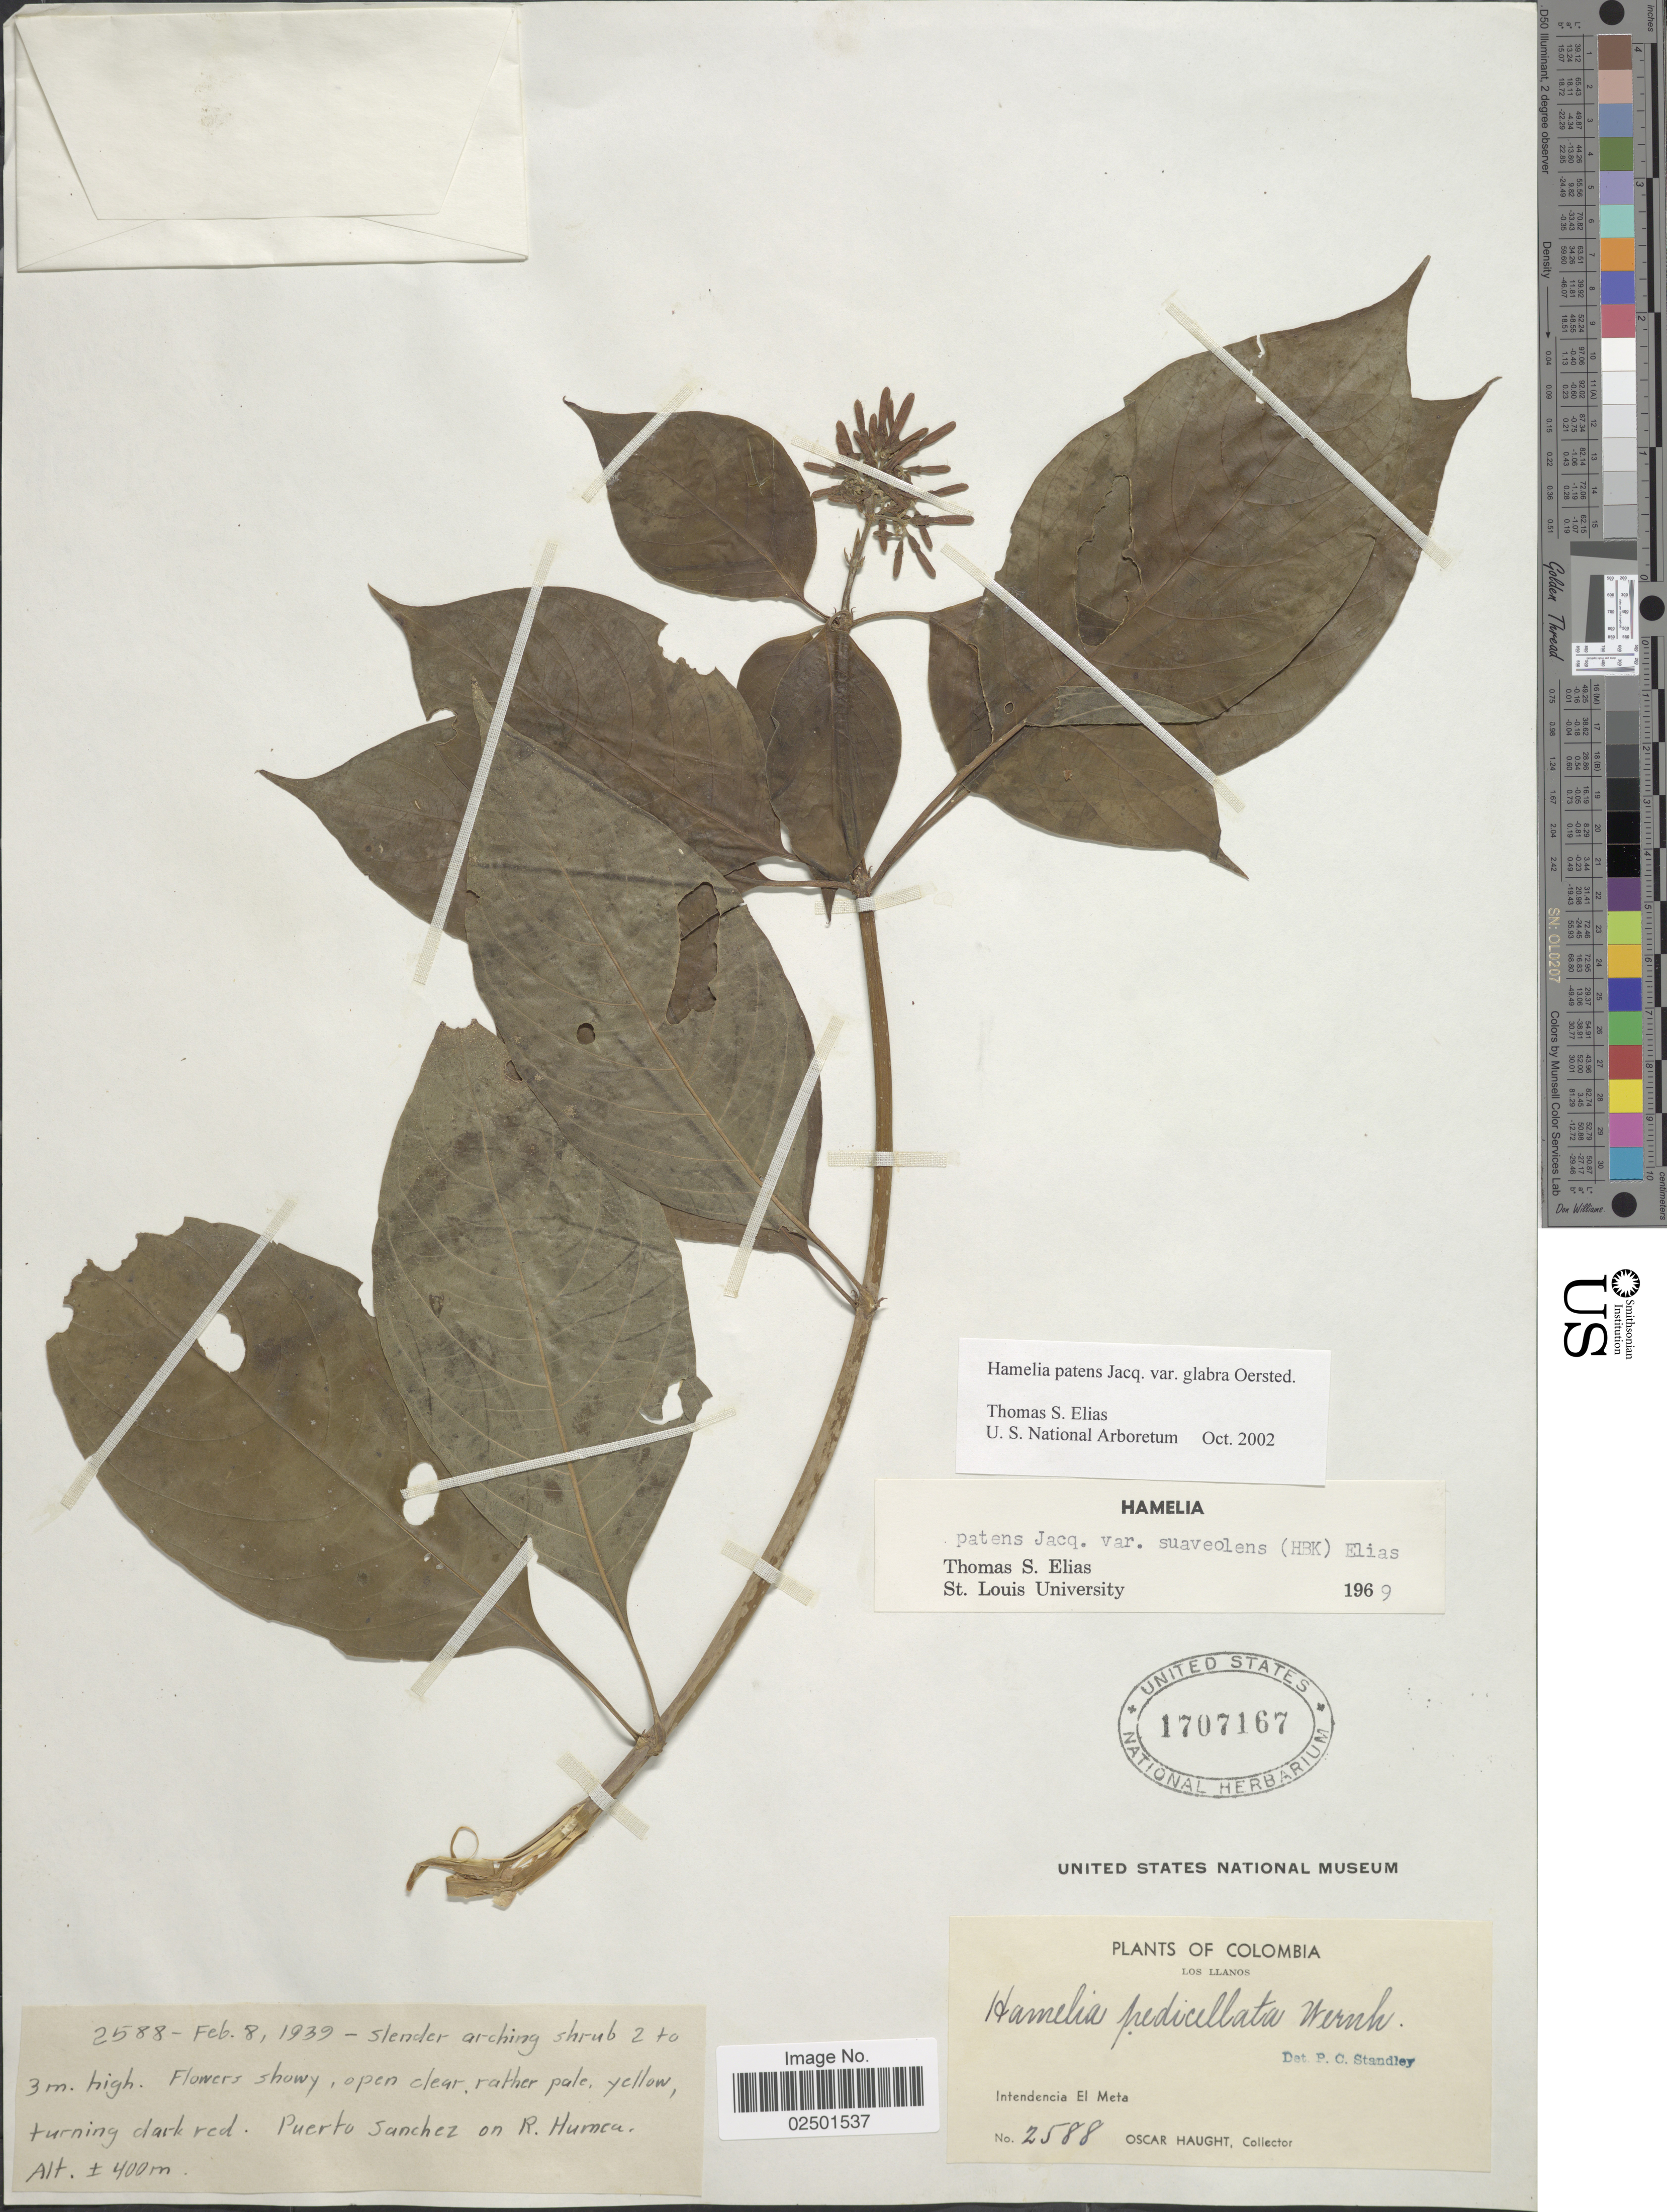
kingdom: Plantae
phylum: Tracheophyta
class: Magnoliopsida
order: Gentianales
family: Rubiaceae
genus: Hamelia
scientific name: Hamelia patens var. glabra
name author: Oerst.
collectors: O. Haught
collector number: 2588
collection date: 1939-02-08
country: Colombia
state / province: Meta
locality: Los Llanos. Intendencia El Meta. Puerto Sanchez on R. Humca.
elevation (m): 400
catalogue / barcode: US 1707167